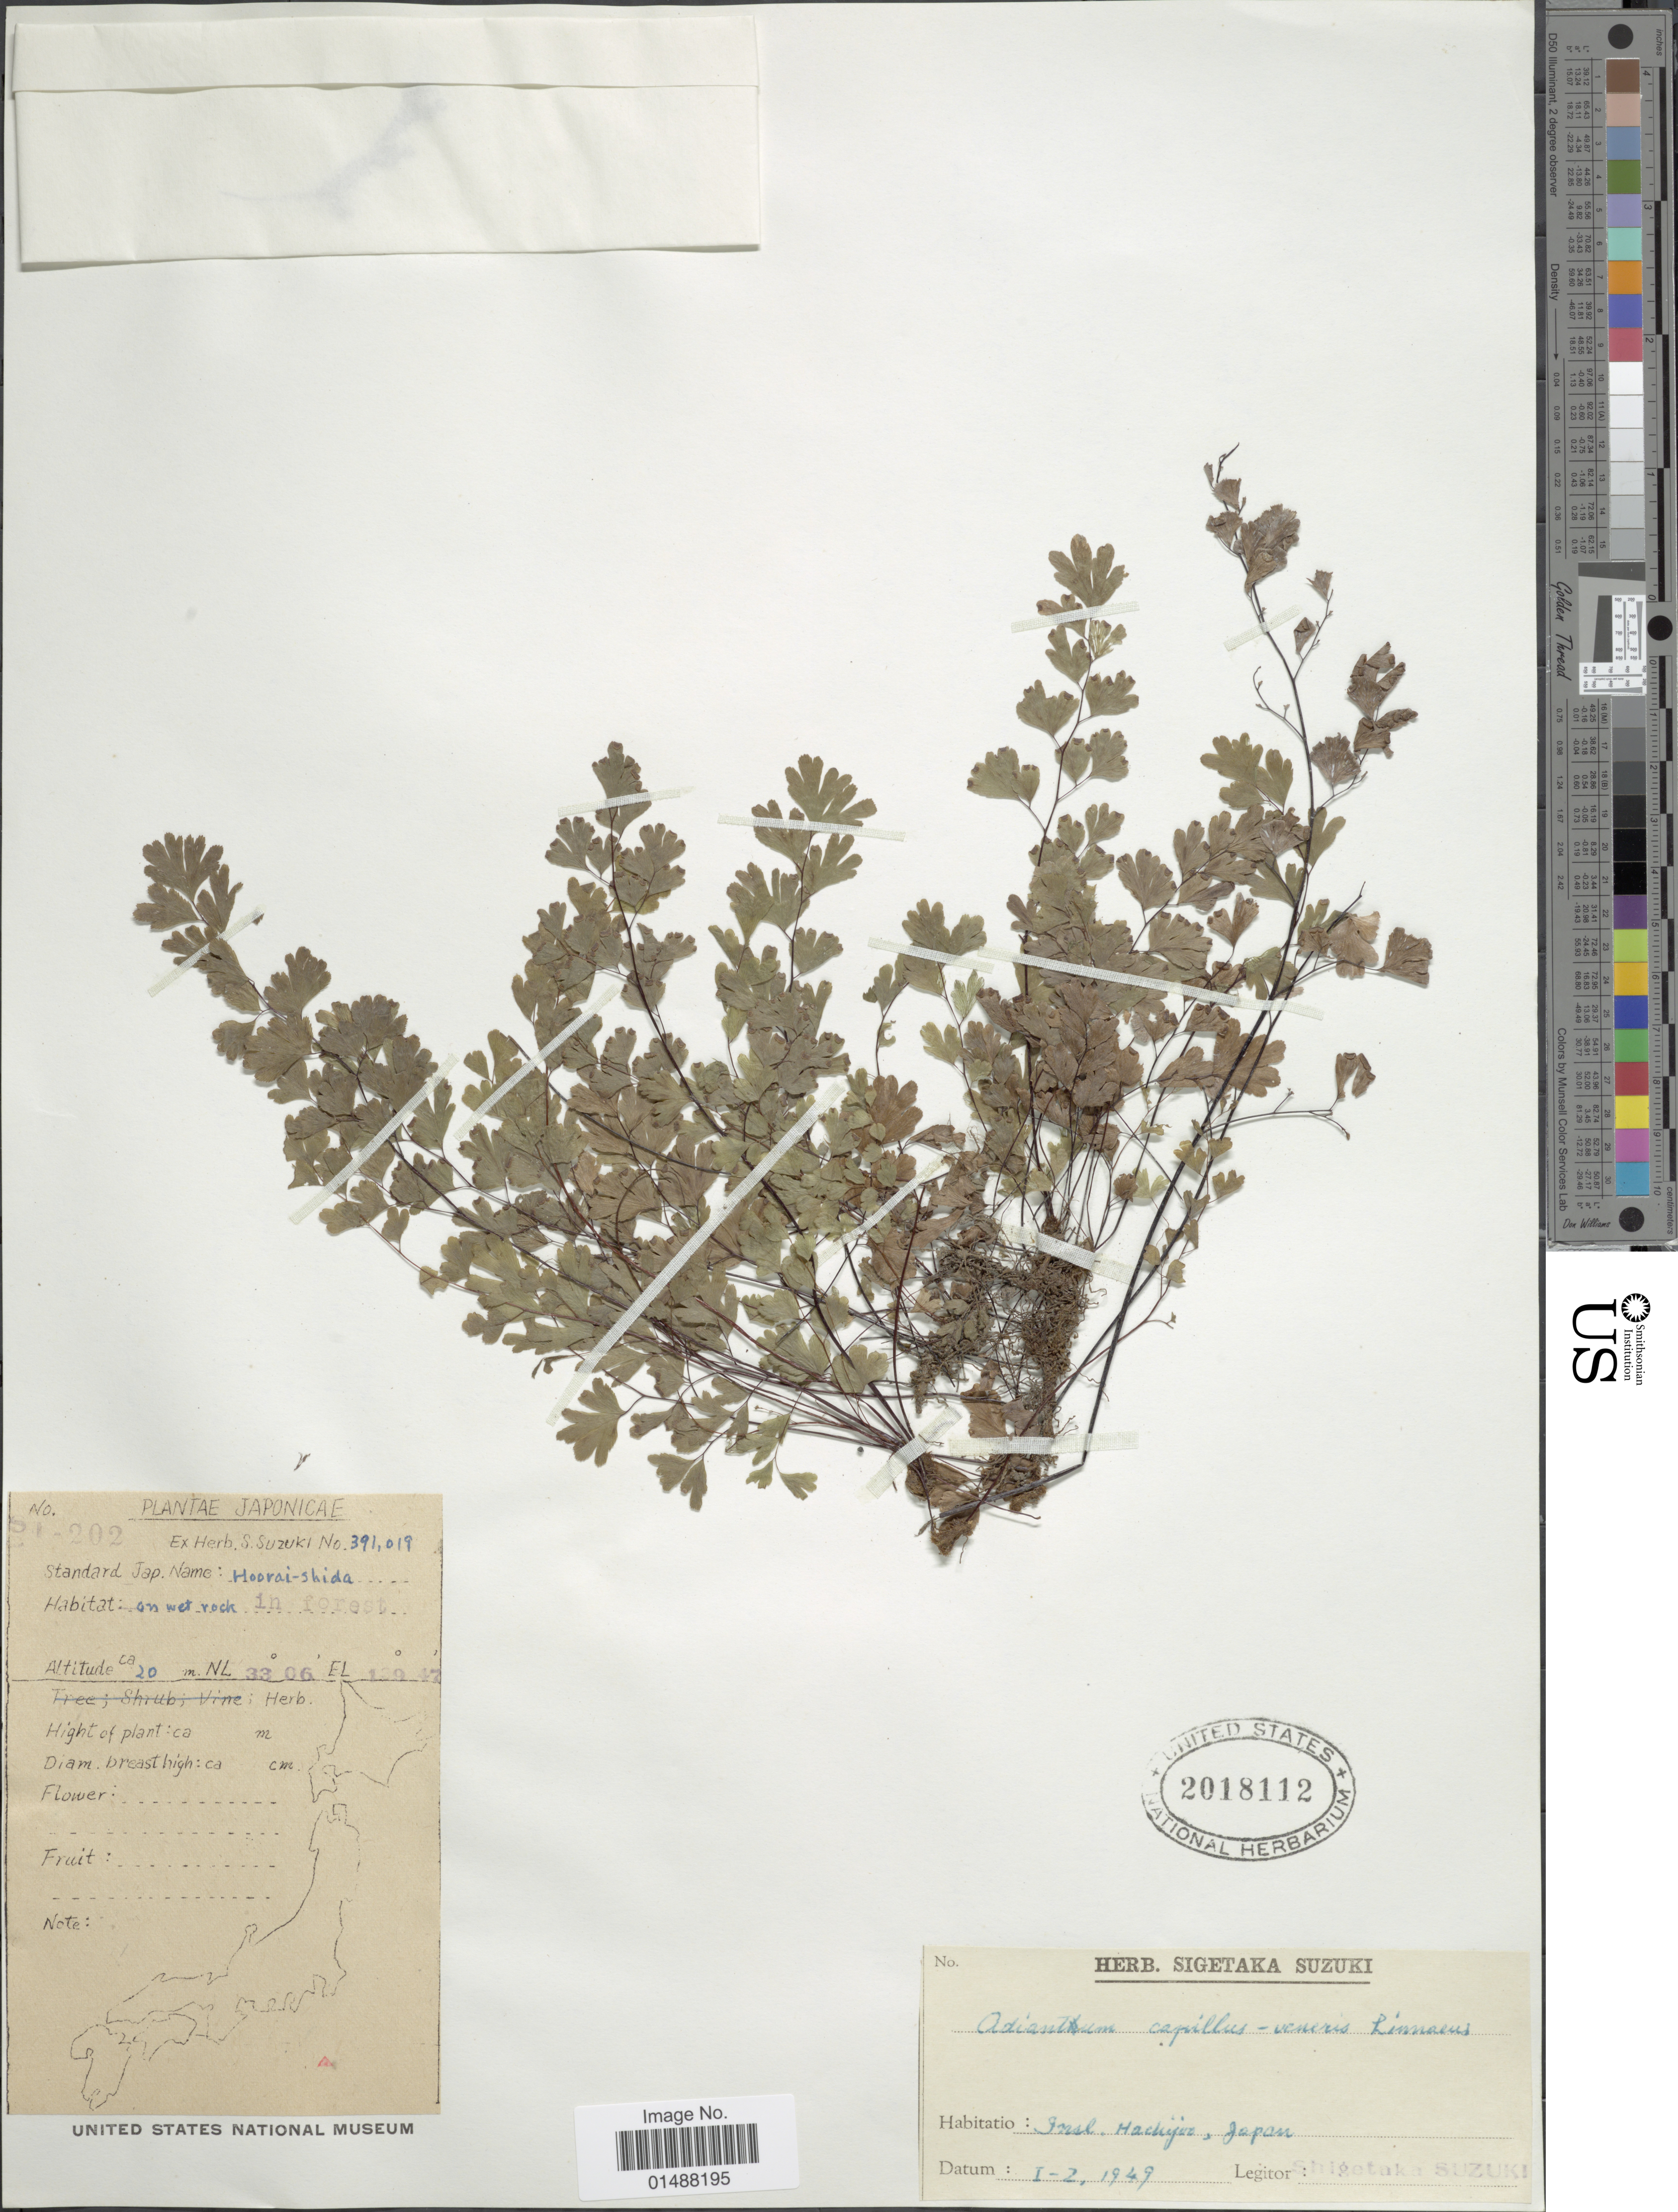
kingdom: Plantae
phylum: Tracheophyta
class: Polypodiopsida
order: Polypodiales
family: Pteridaceae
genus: Adiantum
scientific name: Adiantum capillus-veneris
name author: L.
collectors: S. Suzuki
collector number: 391,019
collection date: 1949-02-01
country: Japan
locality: Irsl. Hachijoo.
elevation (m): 20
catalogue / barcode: US 2018112